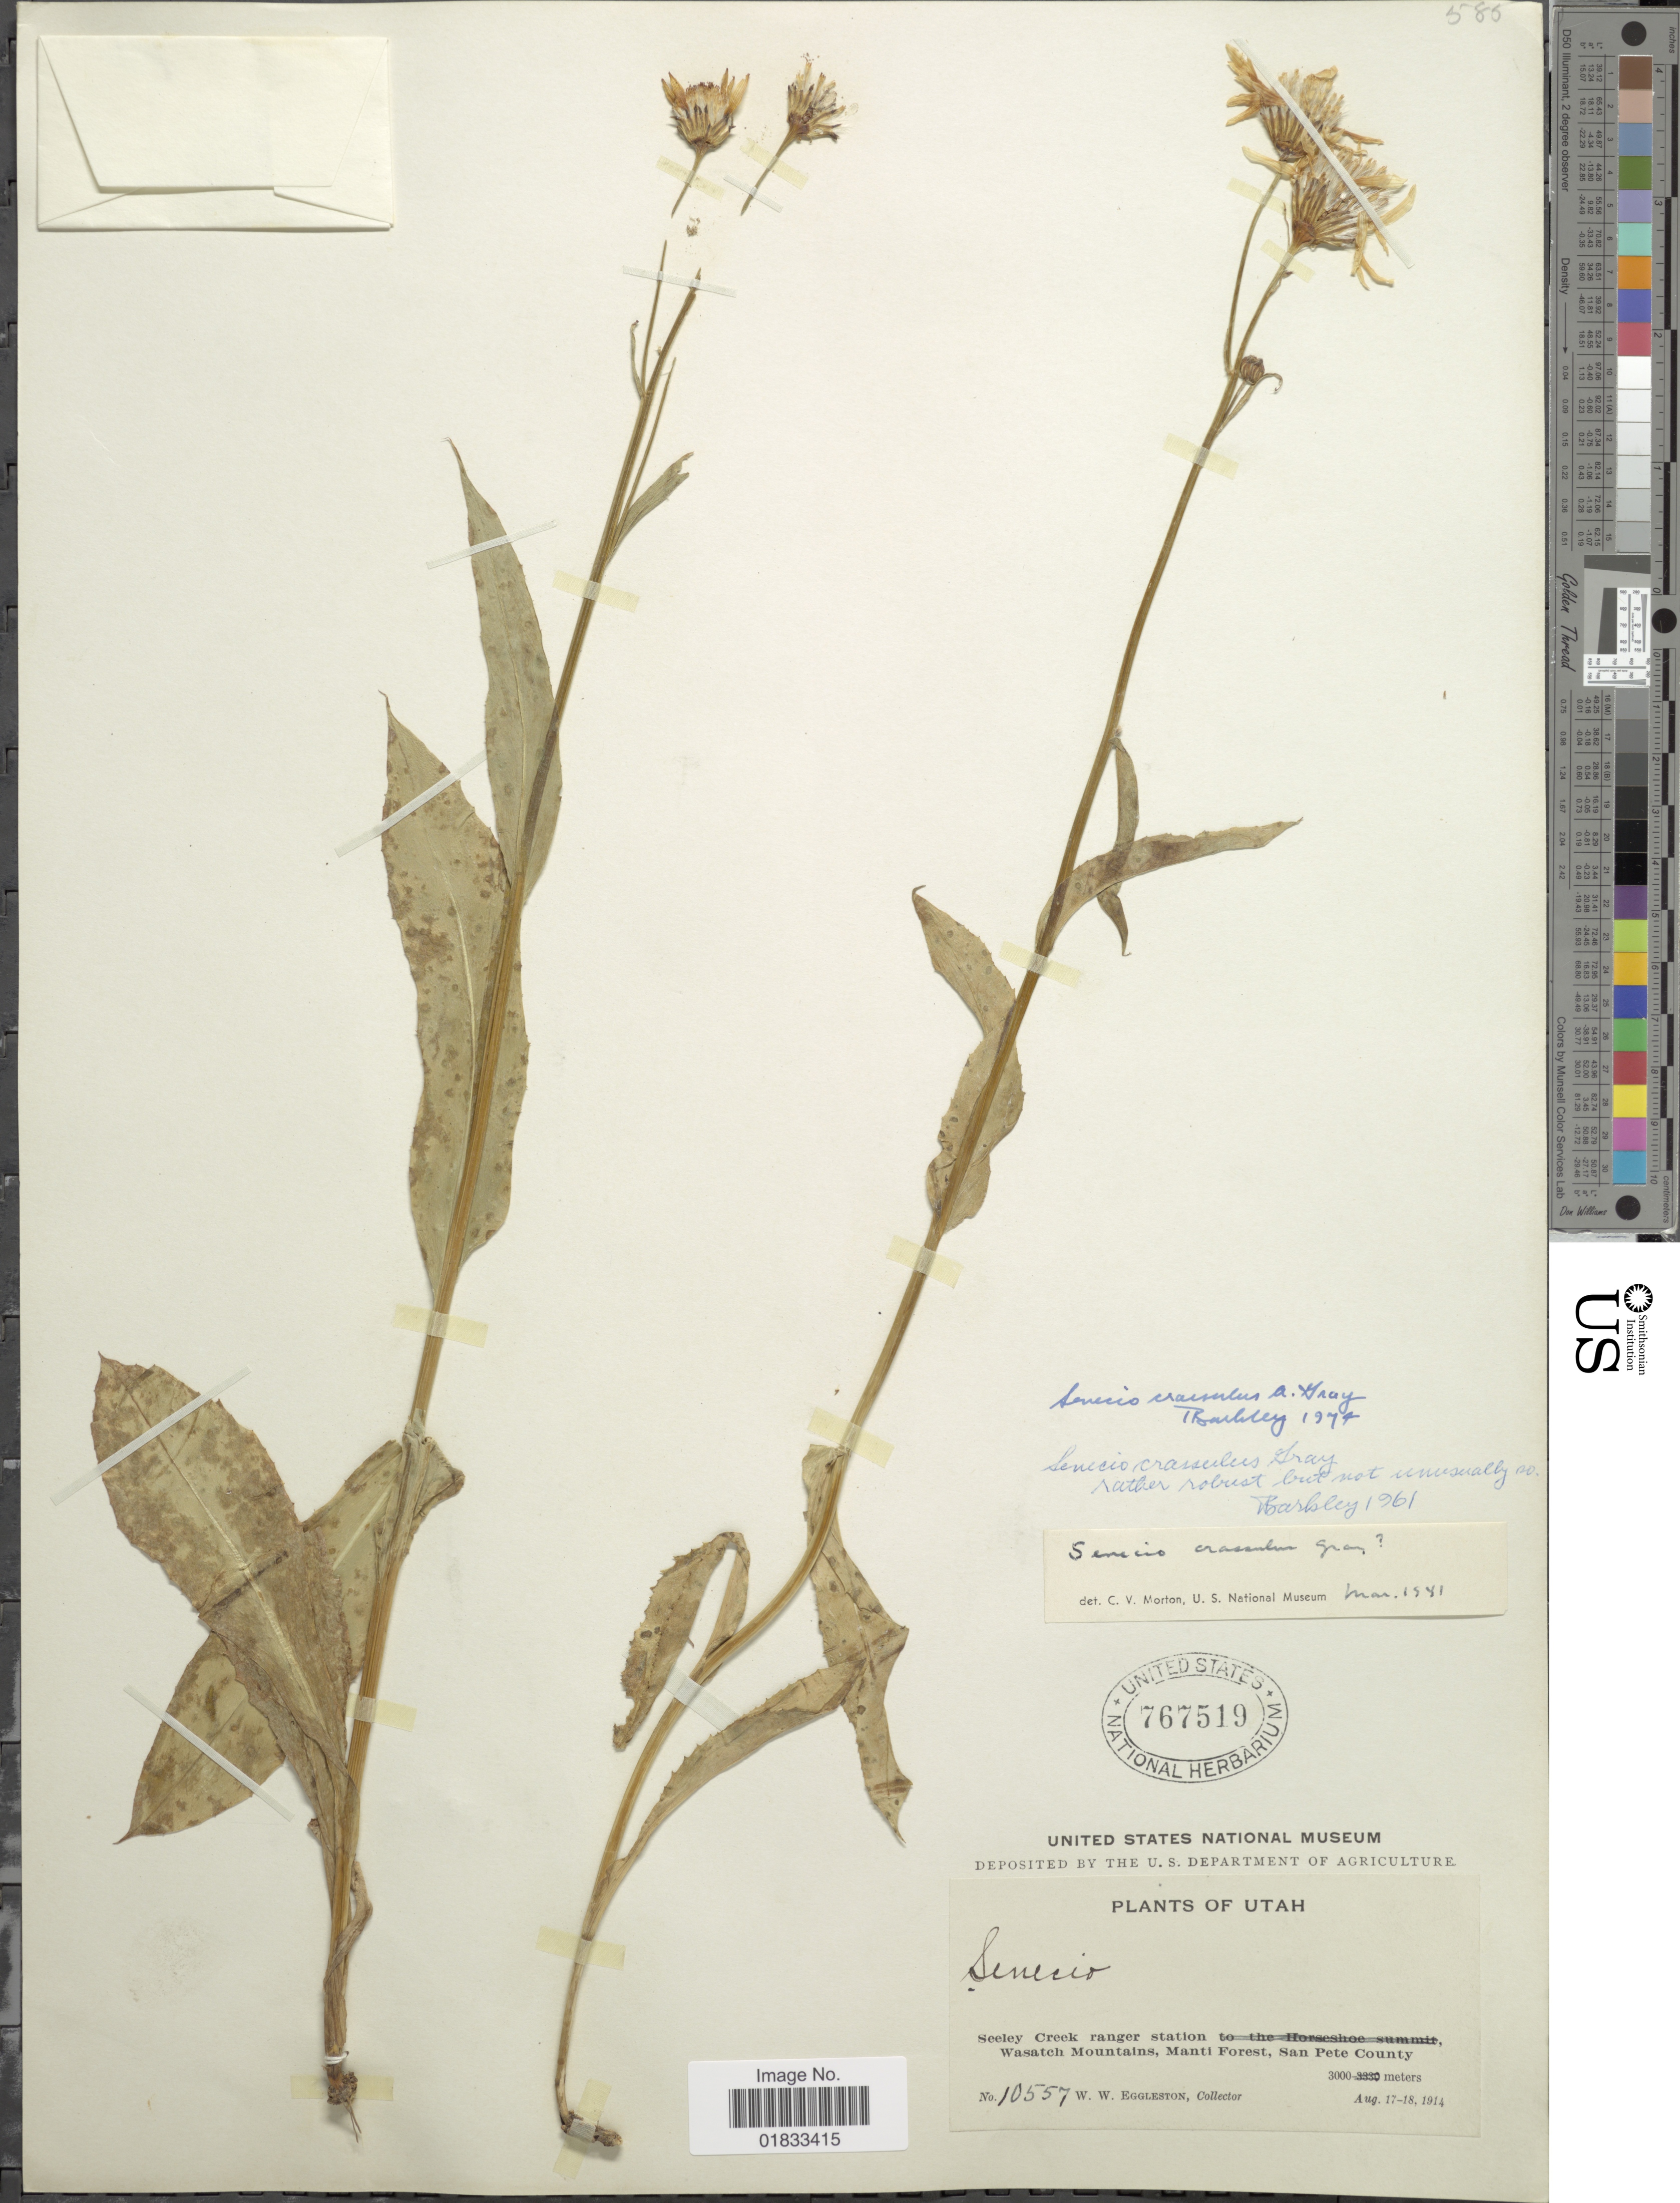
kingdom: Plantae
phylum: Tracheophyta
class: Magnoliopsida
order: Asterales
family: Asteraceae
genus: Senecio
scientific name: Senecio crassulus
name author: A. Gray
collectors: W. W. Eggleston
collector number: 10557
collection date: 1914-08-17/1914-08-18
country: United States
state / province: Utah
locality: Seeley Creek Ranger Station, Wasatch Mountains, Manti Forest, San Pete County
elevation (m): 3000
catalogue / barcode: US 767519